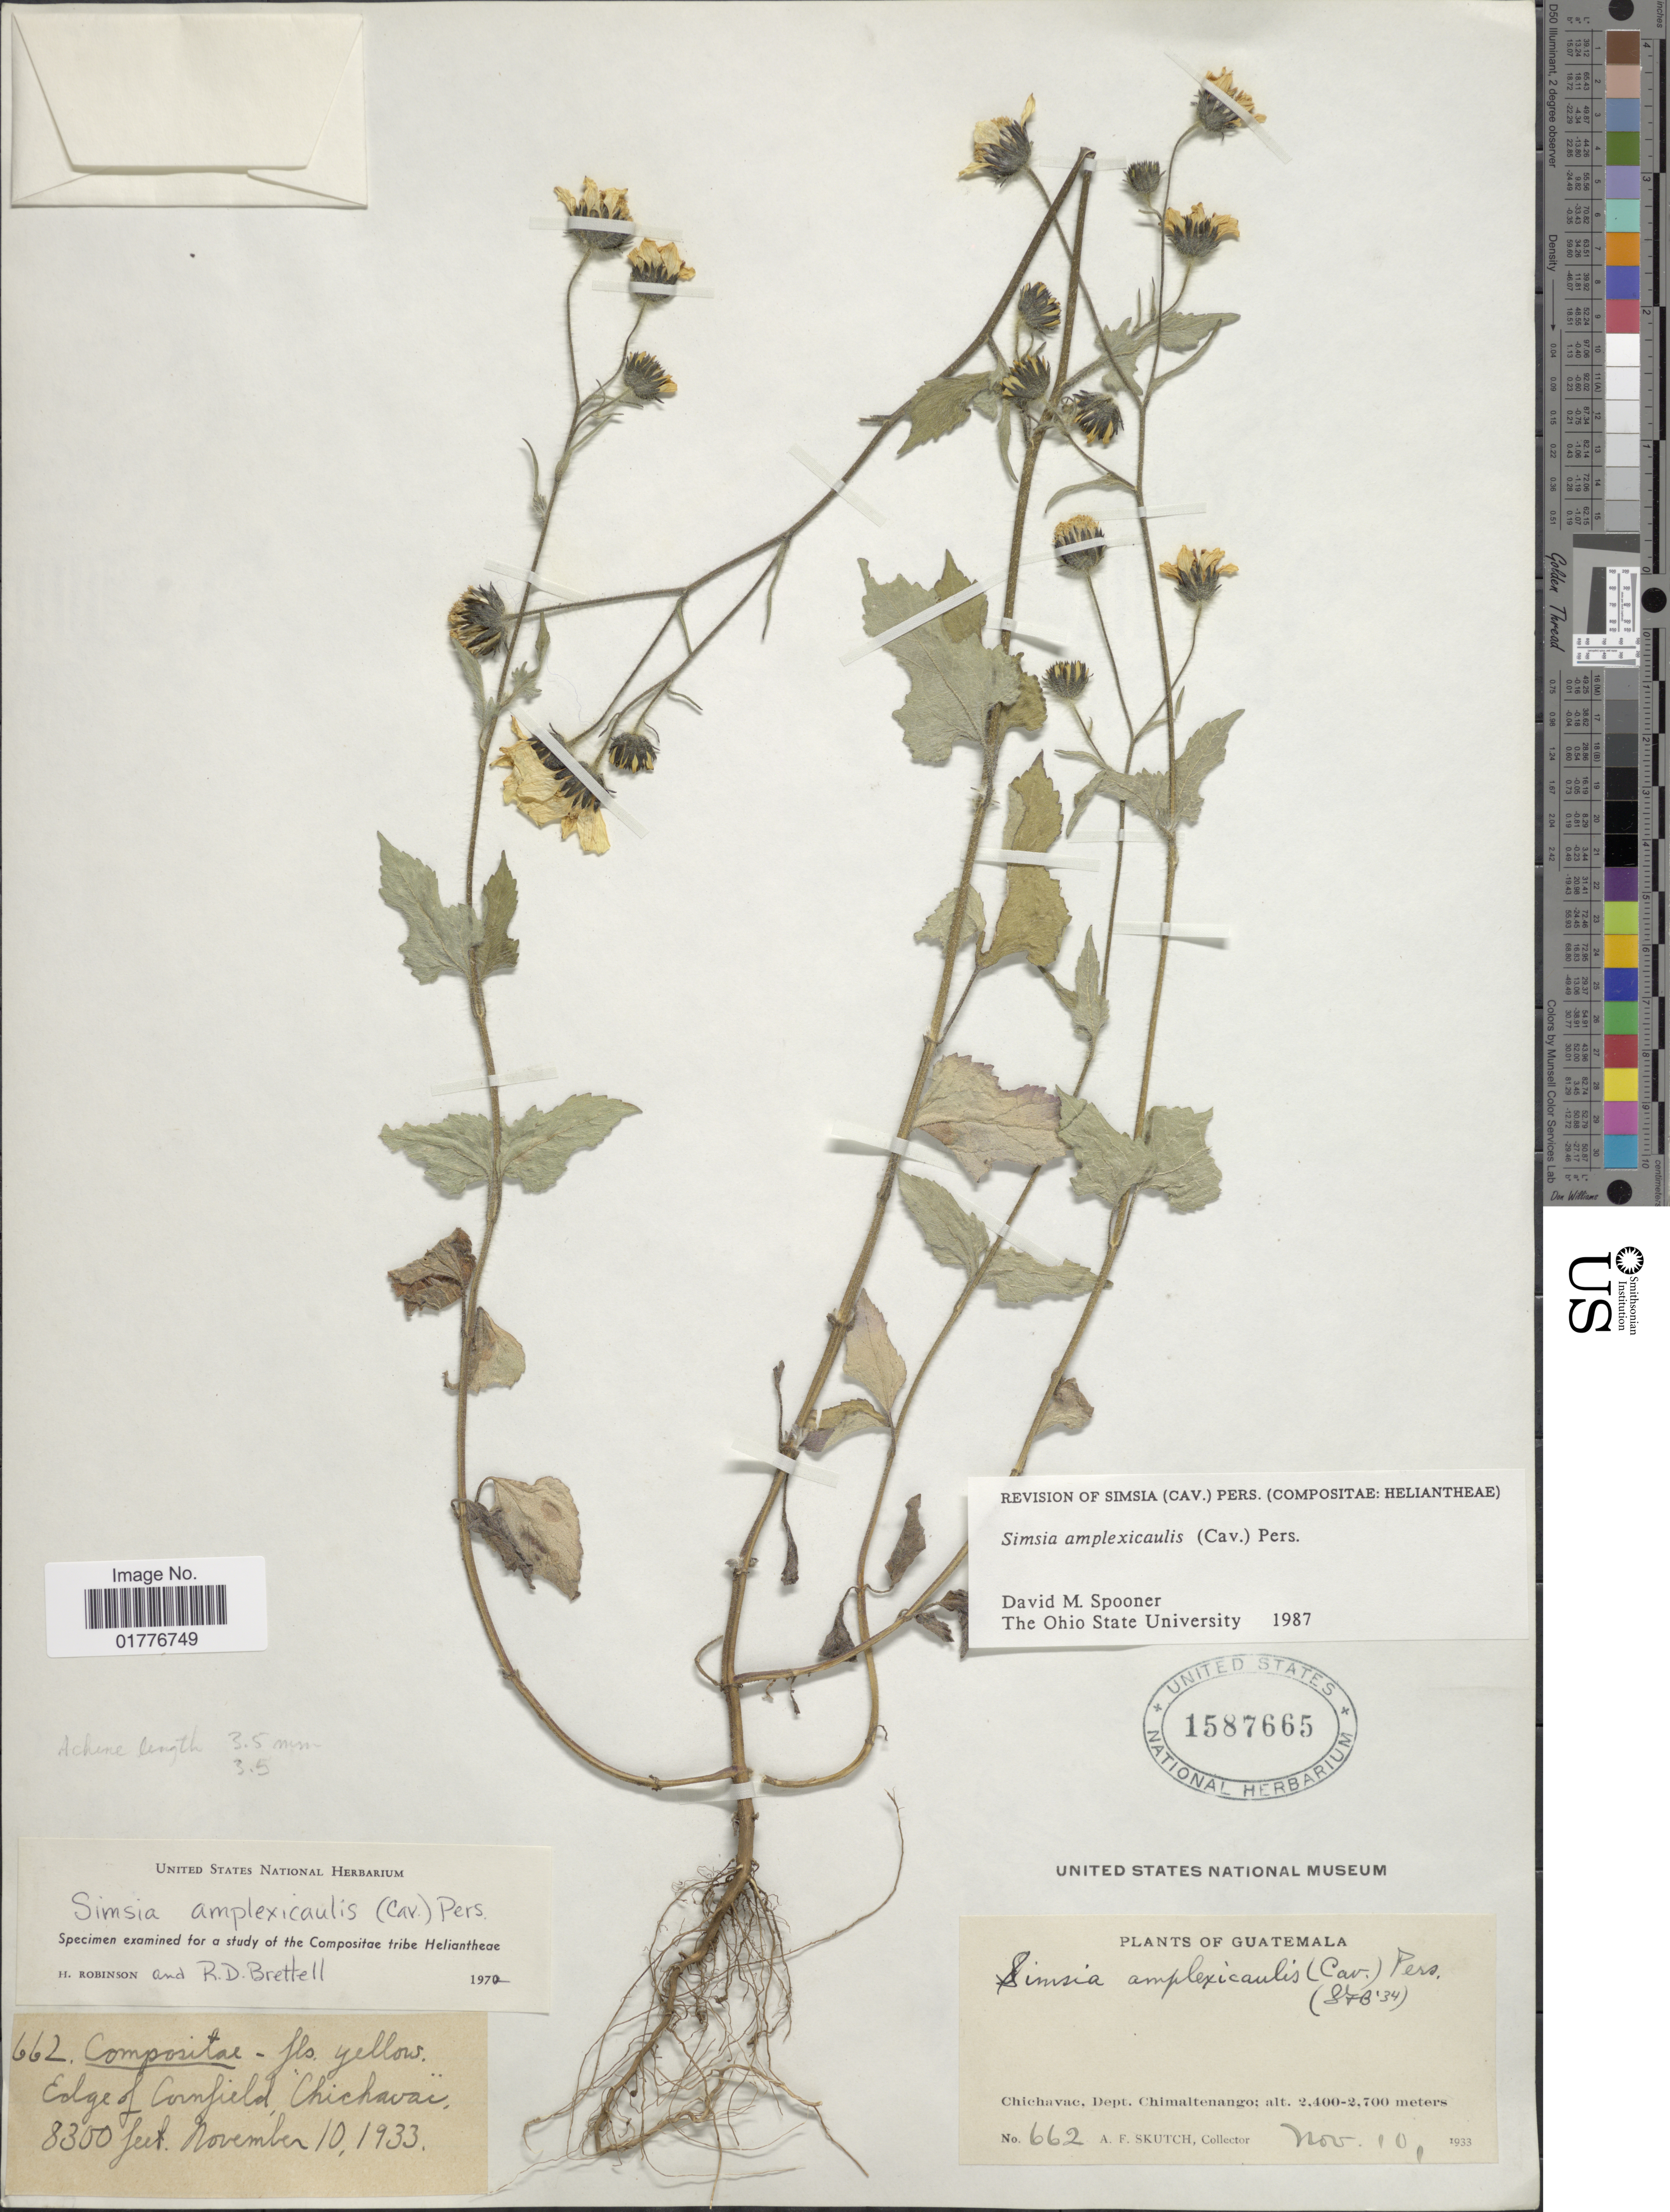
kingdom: Plantae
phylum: Tracheophyta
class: Magnoliopsida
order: Asterales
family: Asteraceae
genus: Simsia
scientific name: Simsia amplexicaulis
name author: (Cav.) Pers.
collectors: A. F. Skutch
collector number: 662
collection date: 1933-11-10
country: Guatemala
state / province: Chimaltenango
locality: Chichavac. Edge of Cornfield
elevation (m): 2530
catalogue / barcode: US 1587665